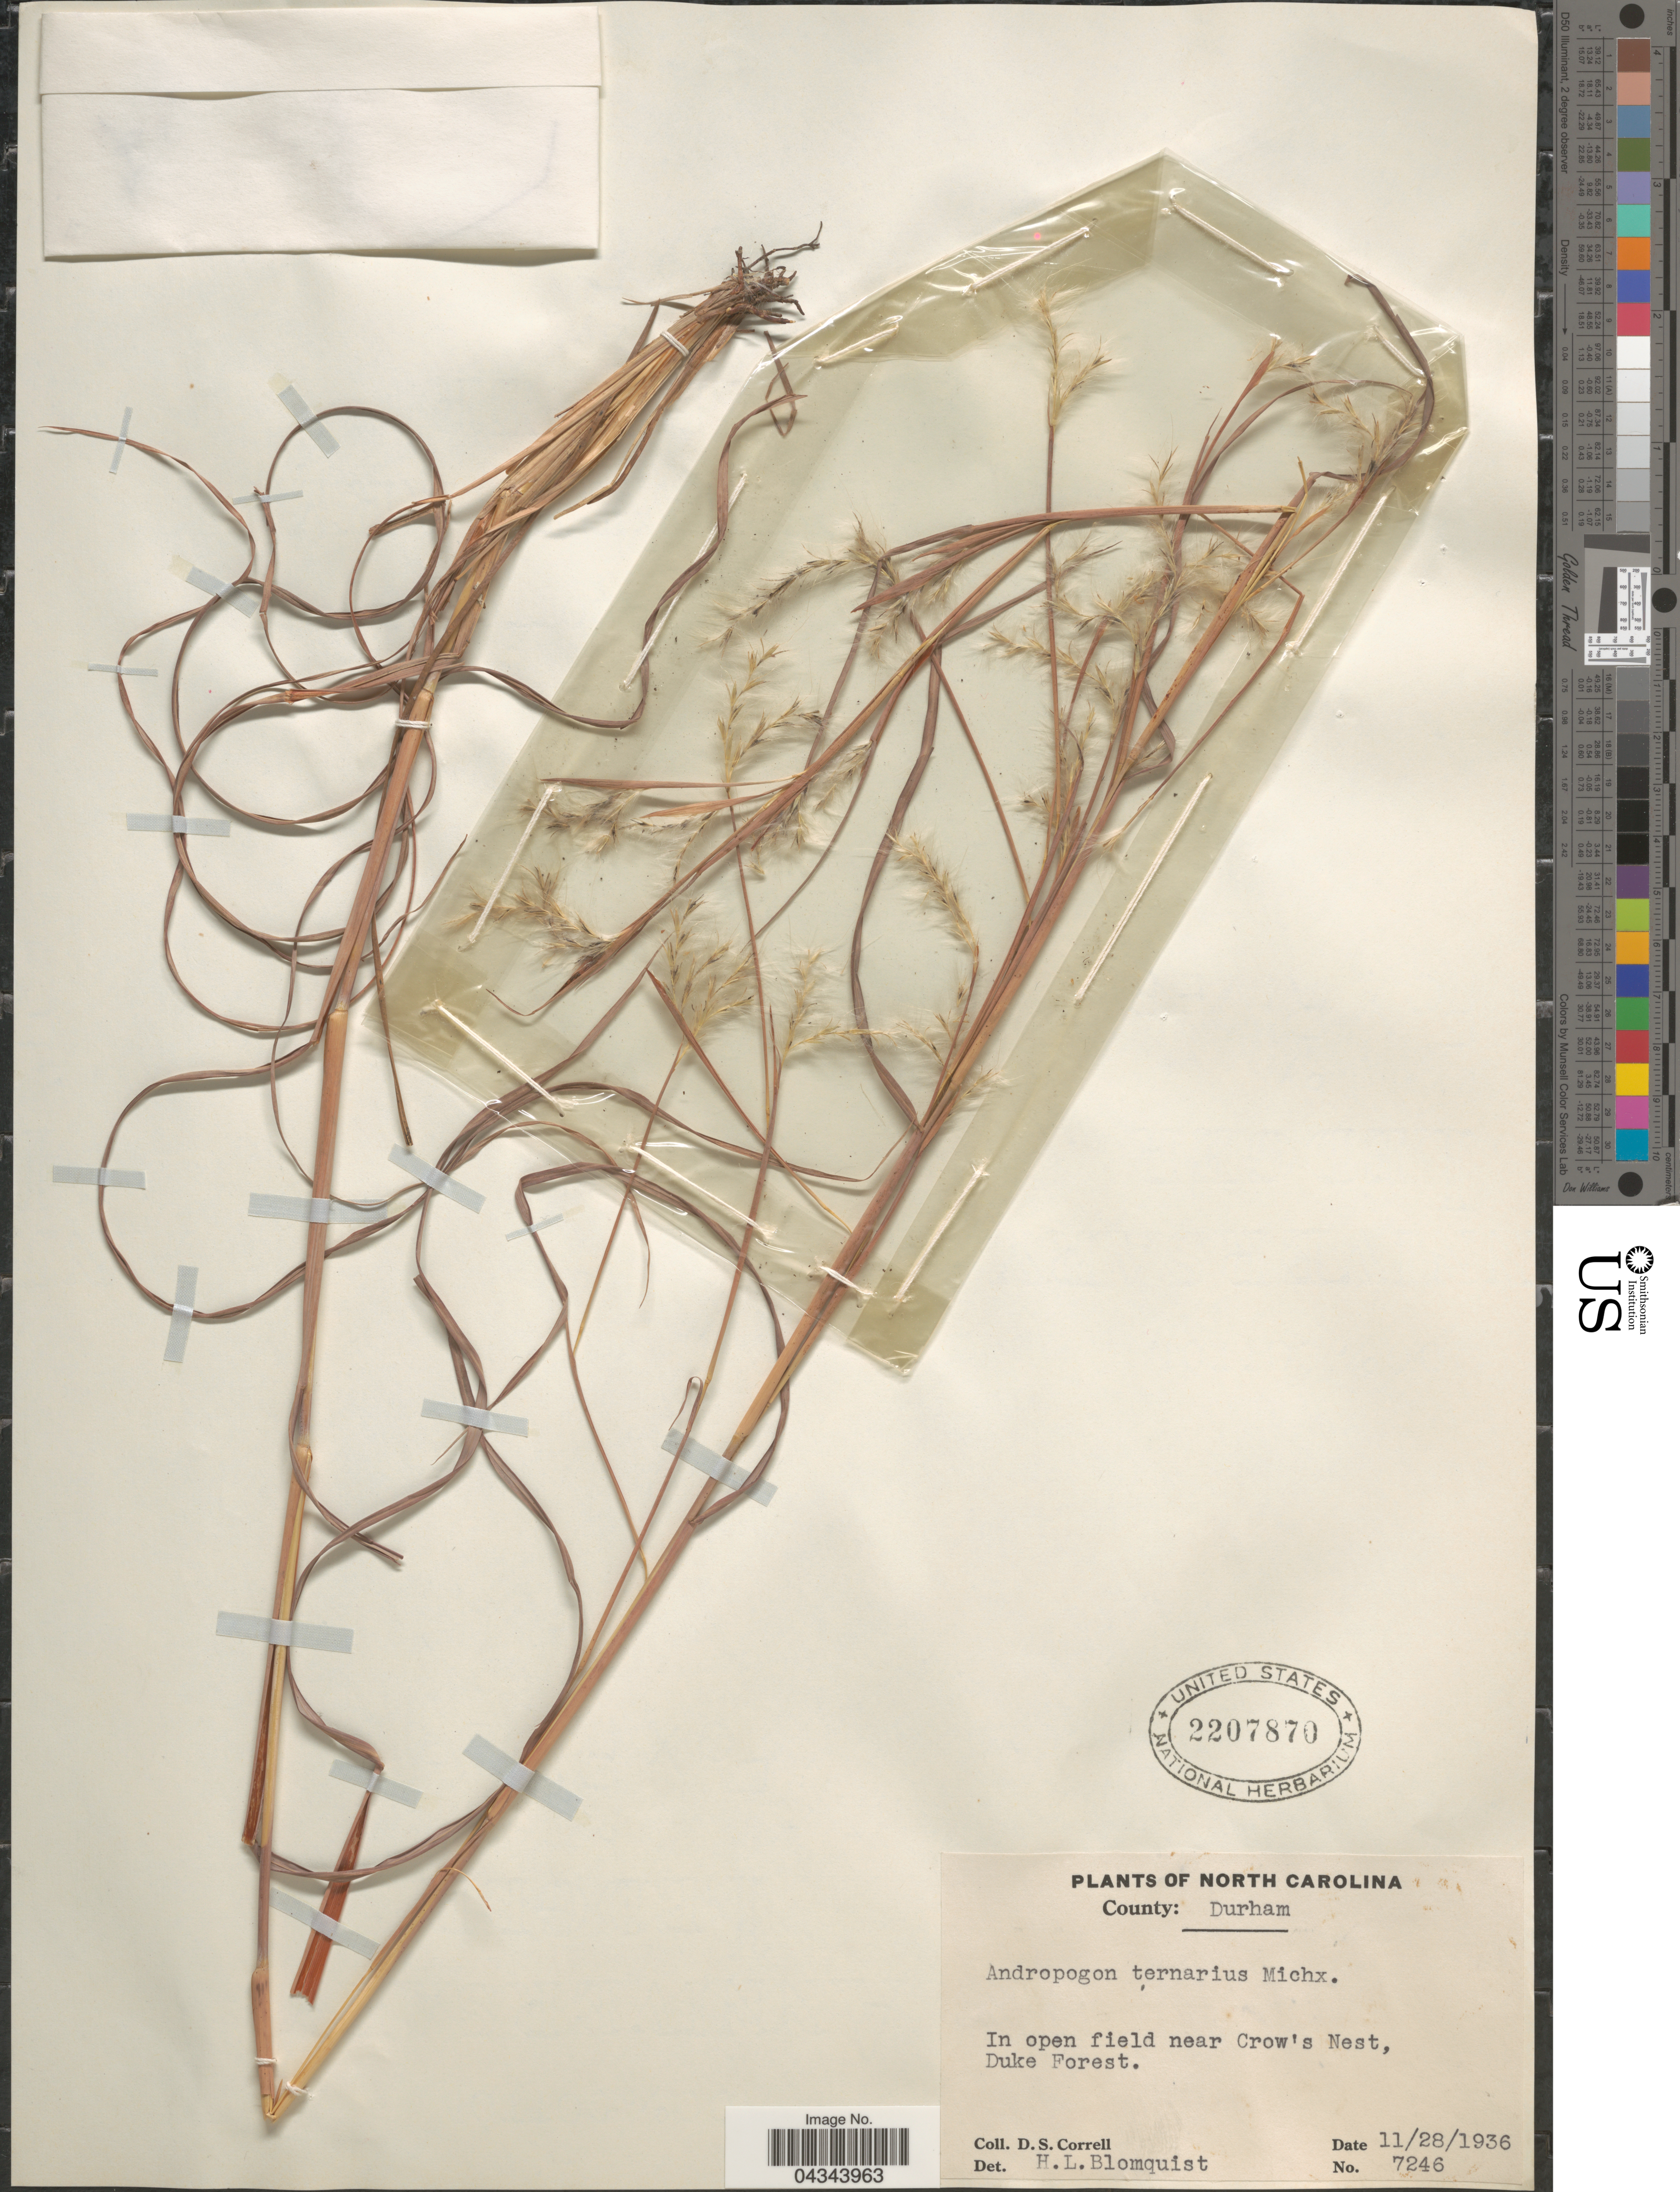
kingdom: Plantae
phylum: Tracheophyta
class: Liliopsida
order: Poales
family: Poaceae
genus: Andropogon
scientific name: Andropogon ternarius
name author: Michx.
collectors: D. S. Correll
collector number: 7246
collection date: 1936-11-28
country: United States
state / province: North Carolina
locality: County: Durham. In open field near Crow's Nest, Duke Forest.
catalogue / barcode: US 2207870